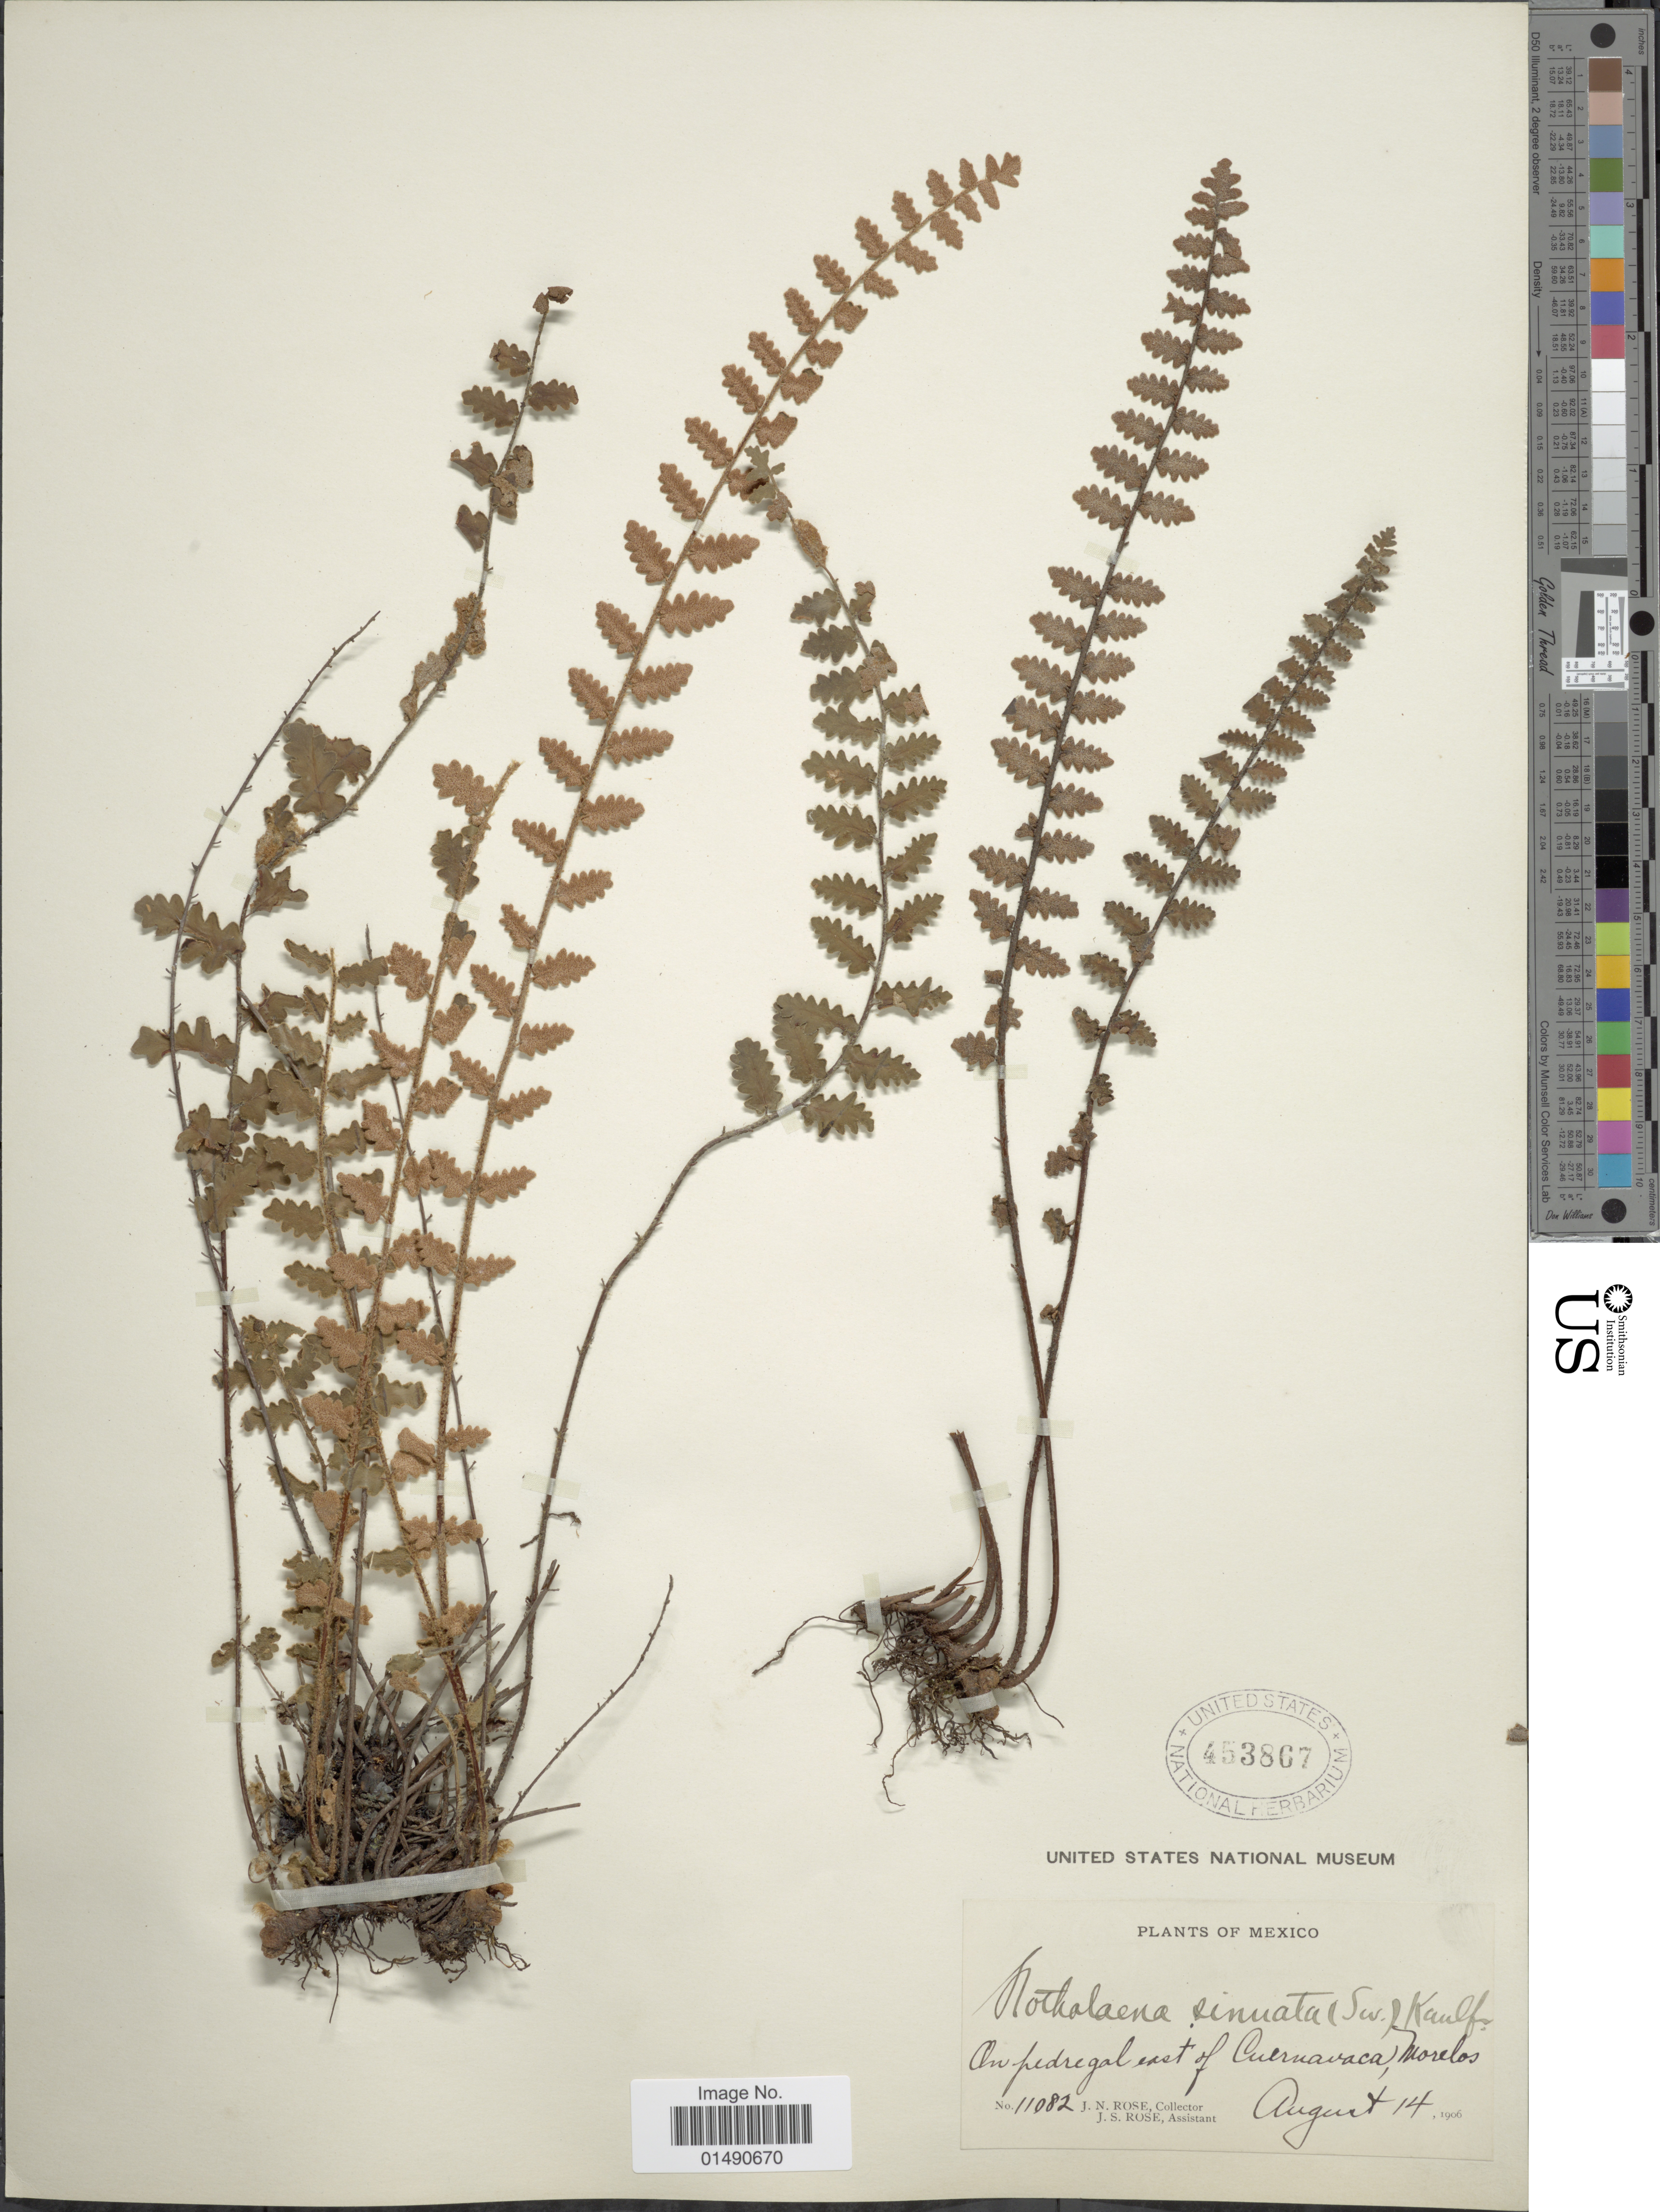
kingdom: Plantae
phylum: Tracheophyta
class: Polypodiopsida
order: Polypodiales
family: Pteridaceae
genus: Astrolepis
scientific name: Astrolepis sinuata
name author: (Lag. ex Sw.) D.M. Benham & Windham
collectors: J. N. Rose & J. S. Rose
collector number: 11082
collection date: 1906-08-14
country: Mexico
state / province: Morelos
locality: On Pedregal east of Cuernavaca, morelos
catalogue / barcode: US 453867